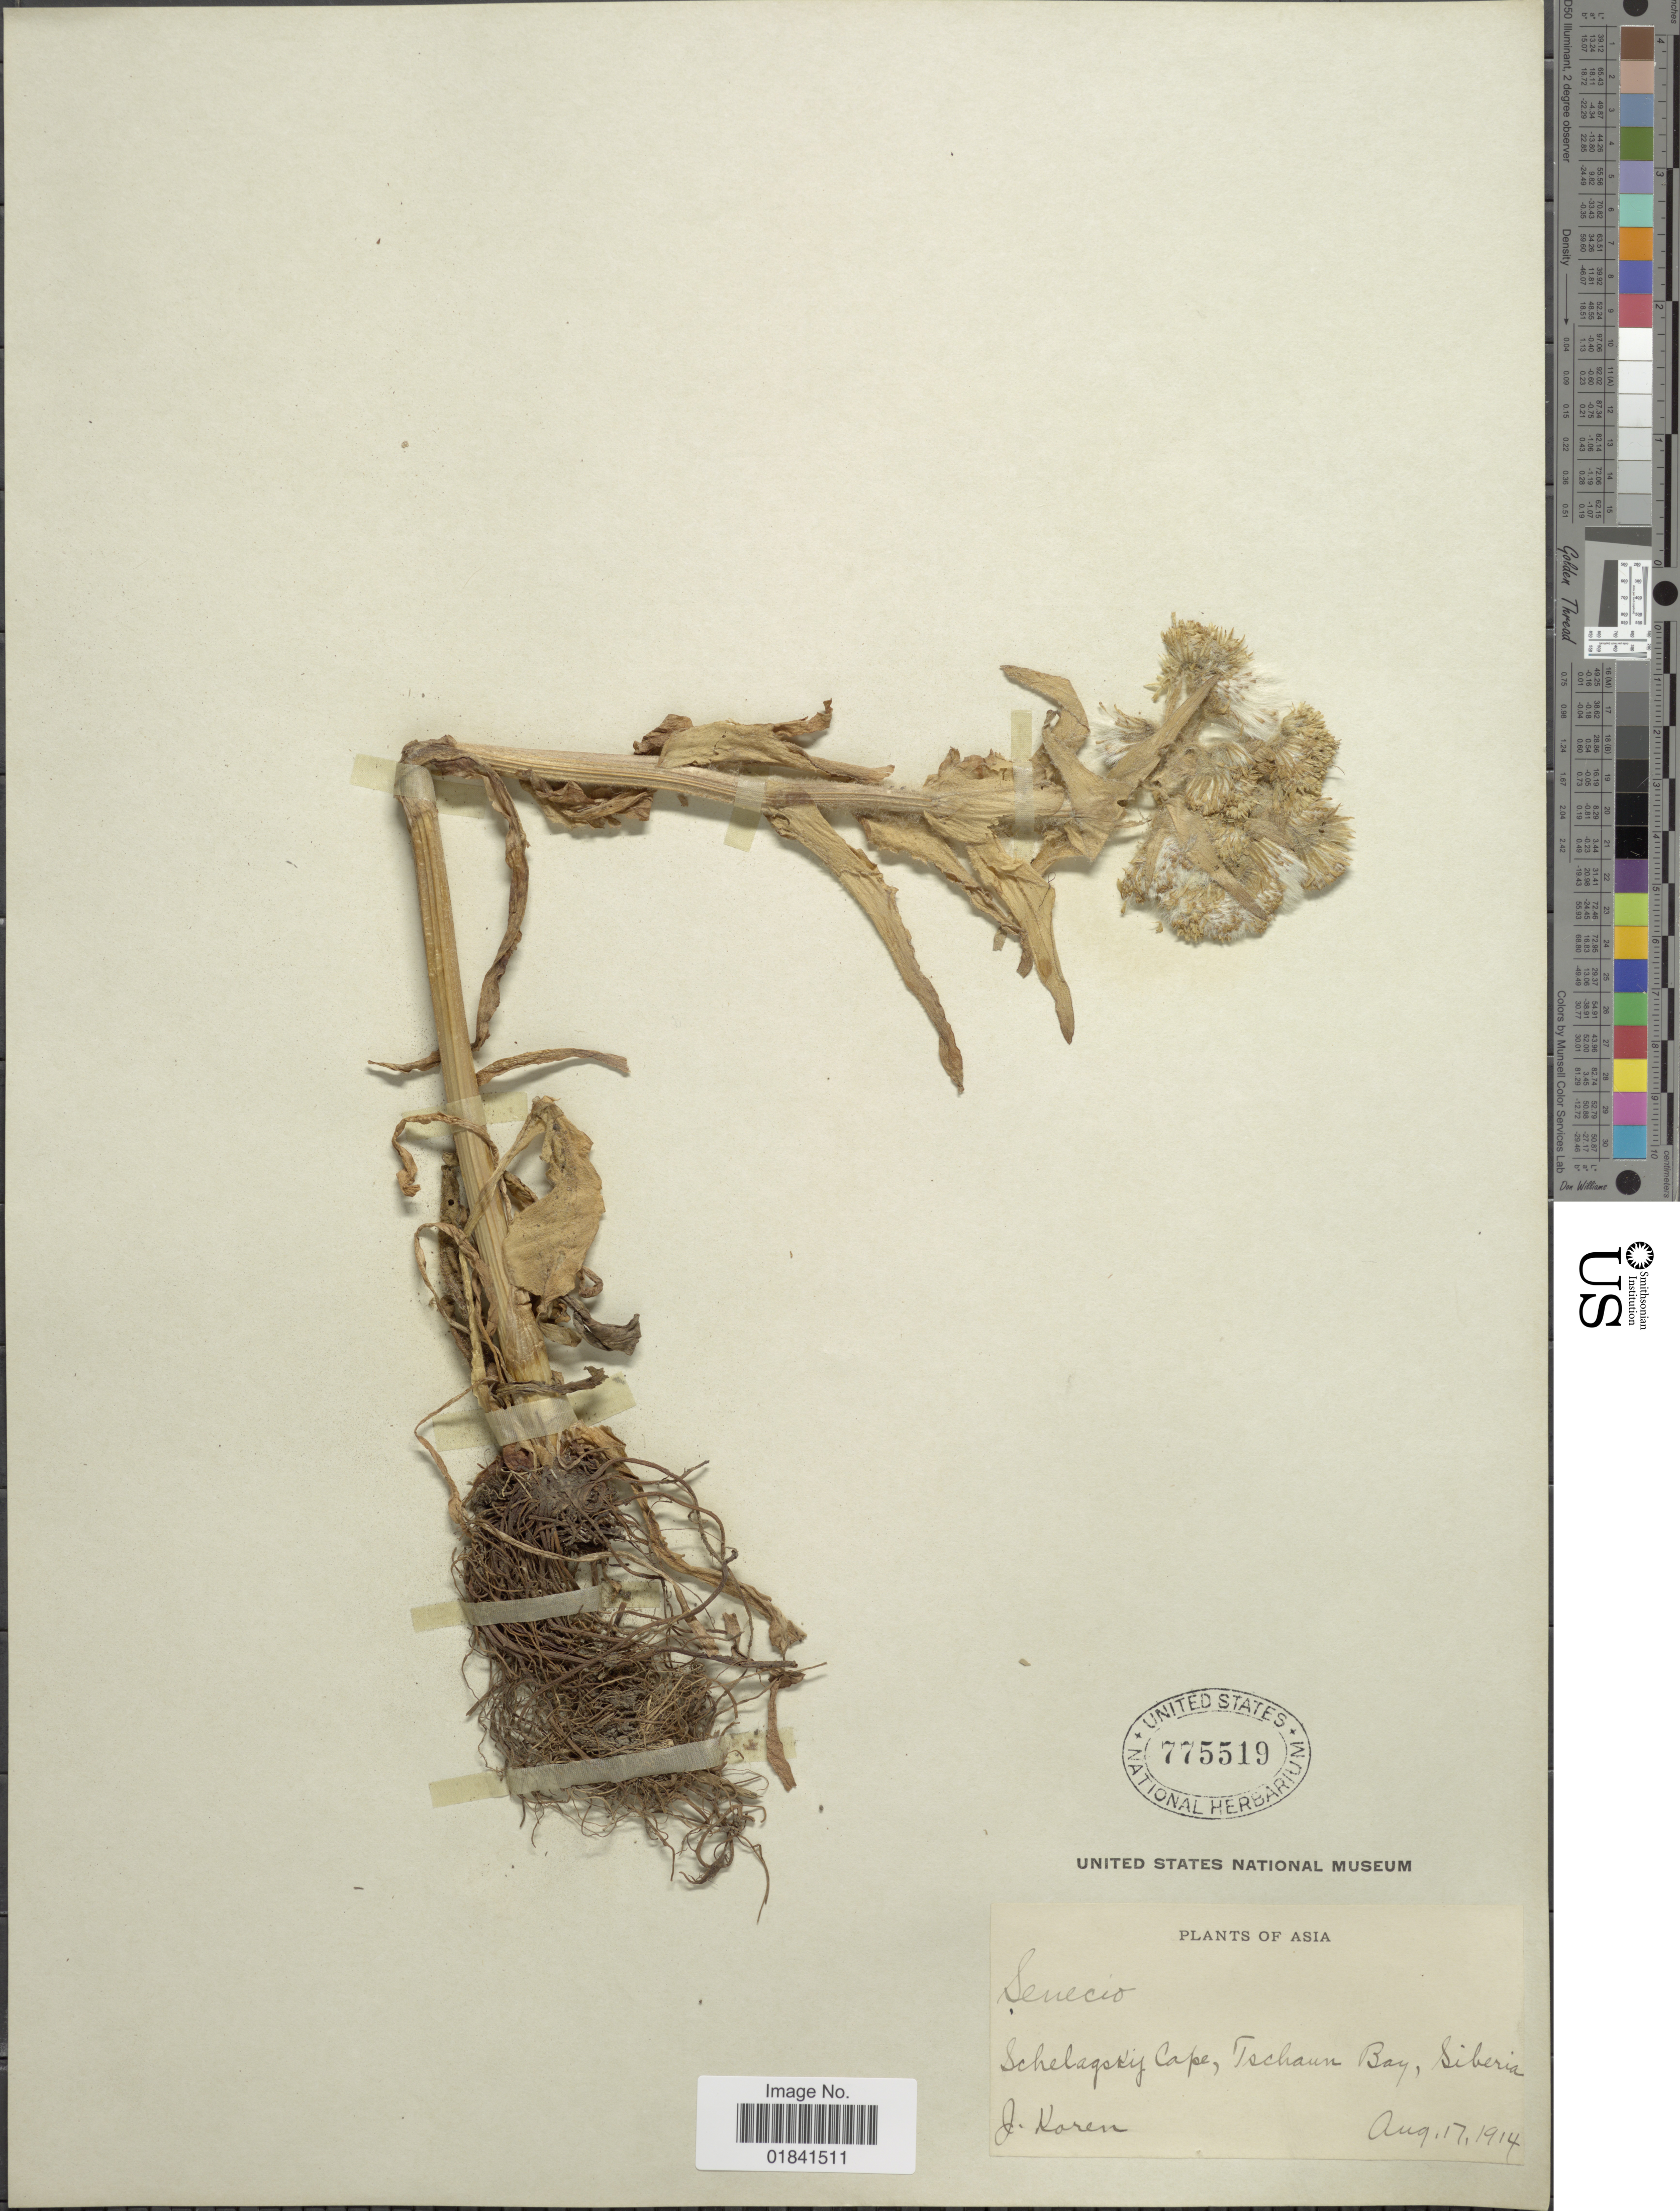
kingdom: Plantae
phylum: Tracheophyta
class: Magnoliopsida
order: Asterales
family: Asteraceae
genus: Senecio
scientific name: Senecio pseudoarnica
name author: Less.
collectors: J. Koren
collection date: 1914-10-17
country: Russian Federation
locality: Asia, Schelagsky Cape, Tschaun Bay, Siberia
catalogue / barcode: US 775519